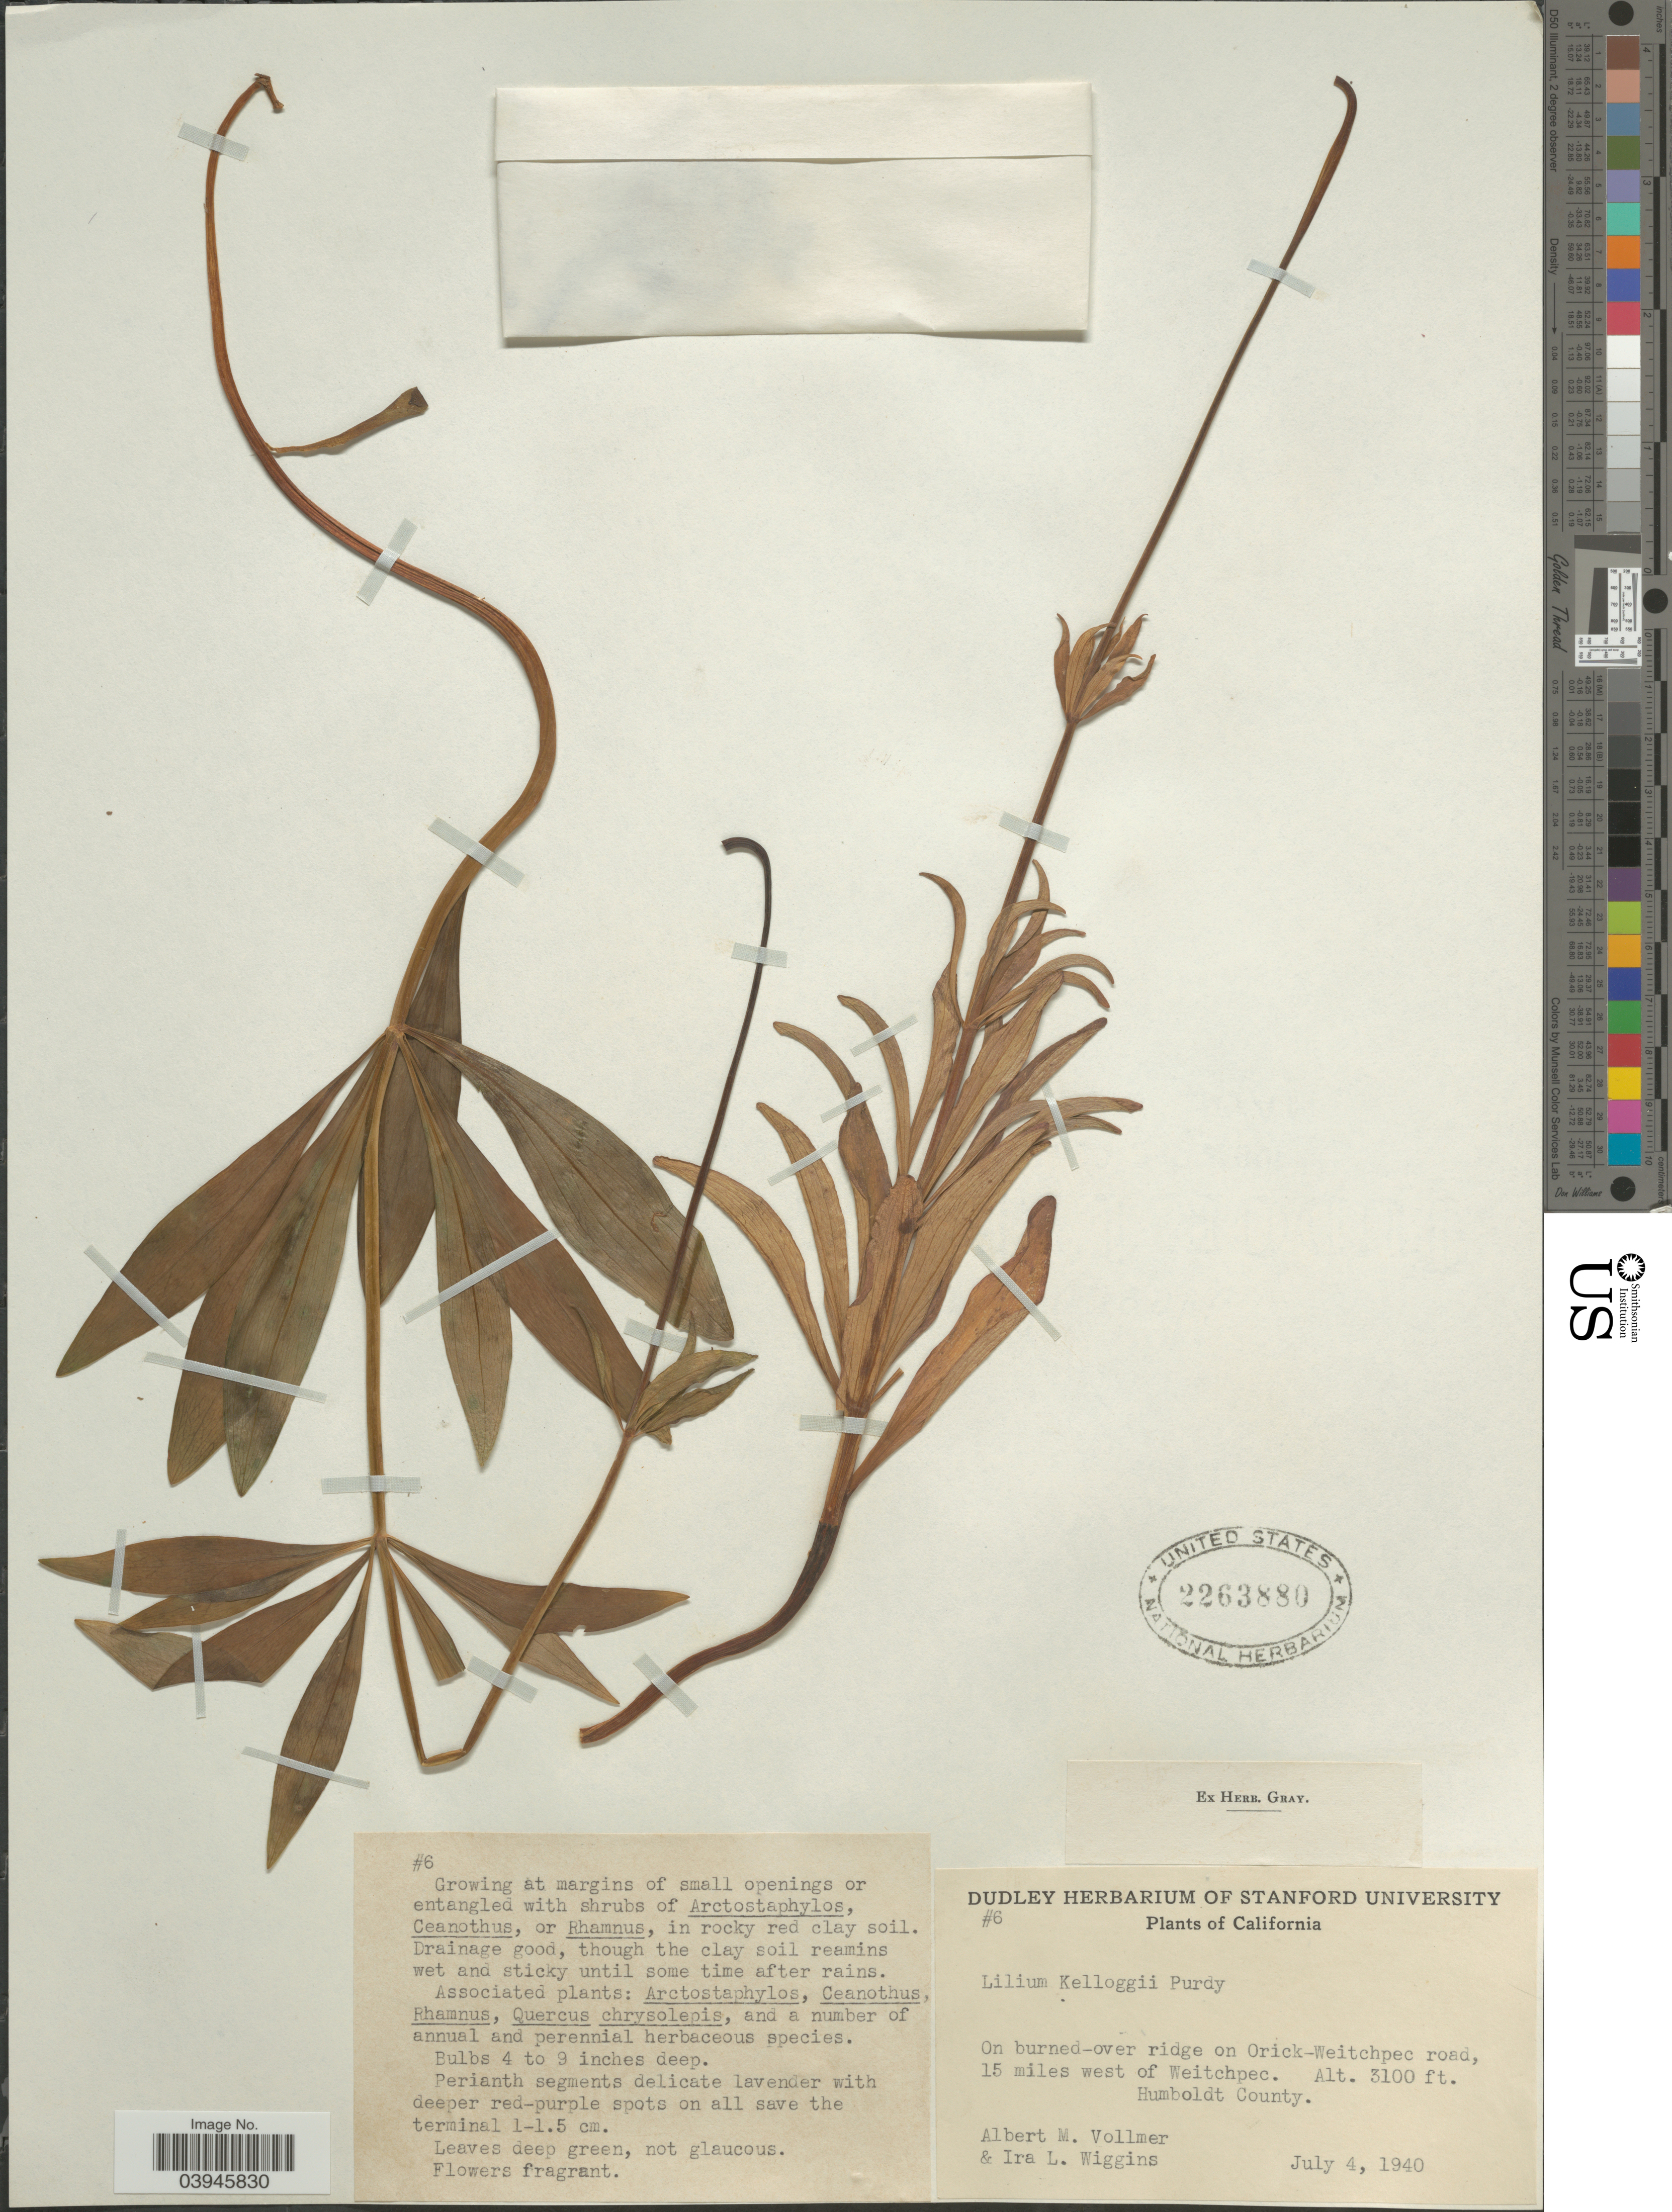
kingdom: Plantae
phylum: Tracheophyta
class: Liliopsida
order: Liliales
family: Liliaceae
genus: Lilium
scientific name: Lilium kelloggii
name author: Purdy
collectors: A. Vollmer & I. L. Wiggins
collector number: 6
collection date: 1940-07-04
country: United States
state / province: California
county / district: Humboldt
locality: On burned-over ridge on Orick-Weitchpec road, 15 miles west of Weitchpec. Humboldt County.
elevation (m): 945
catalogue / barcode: US 2263880